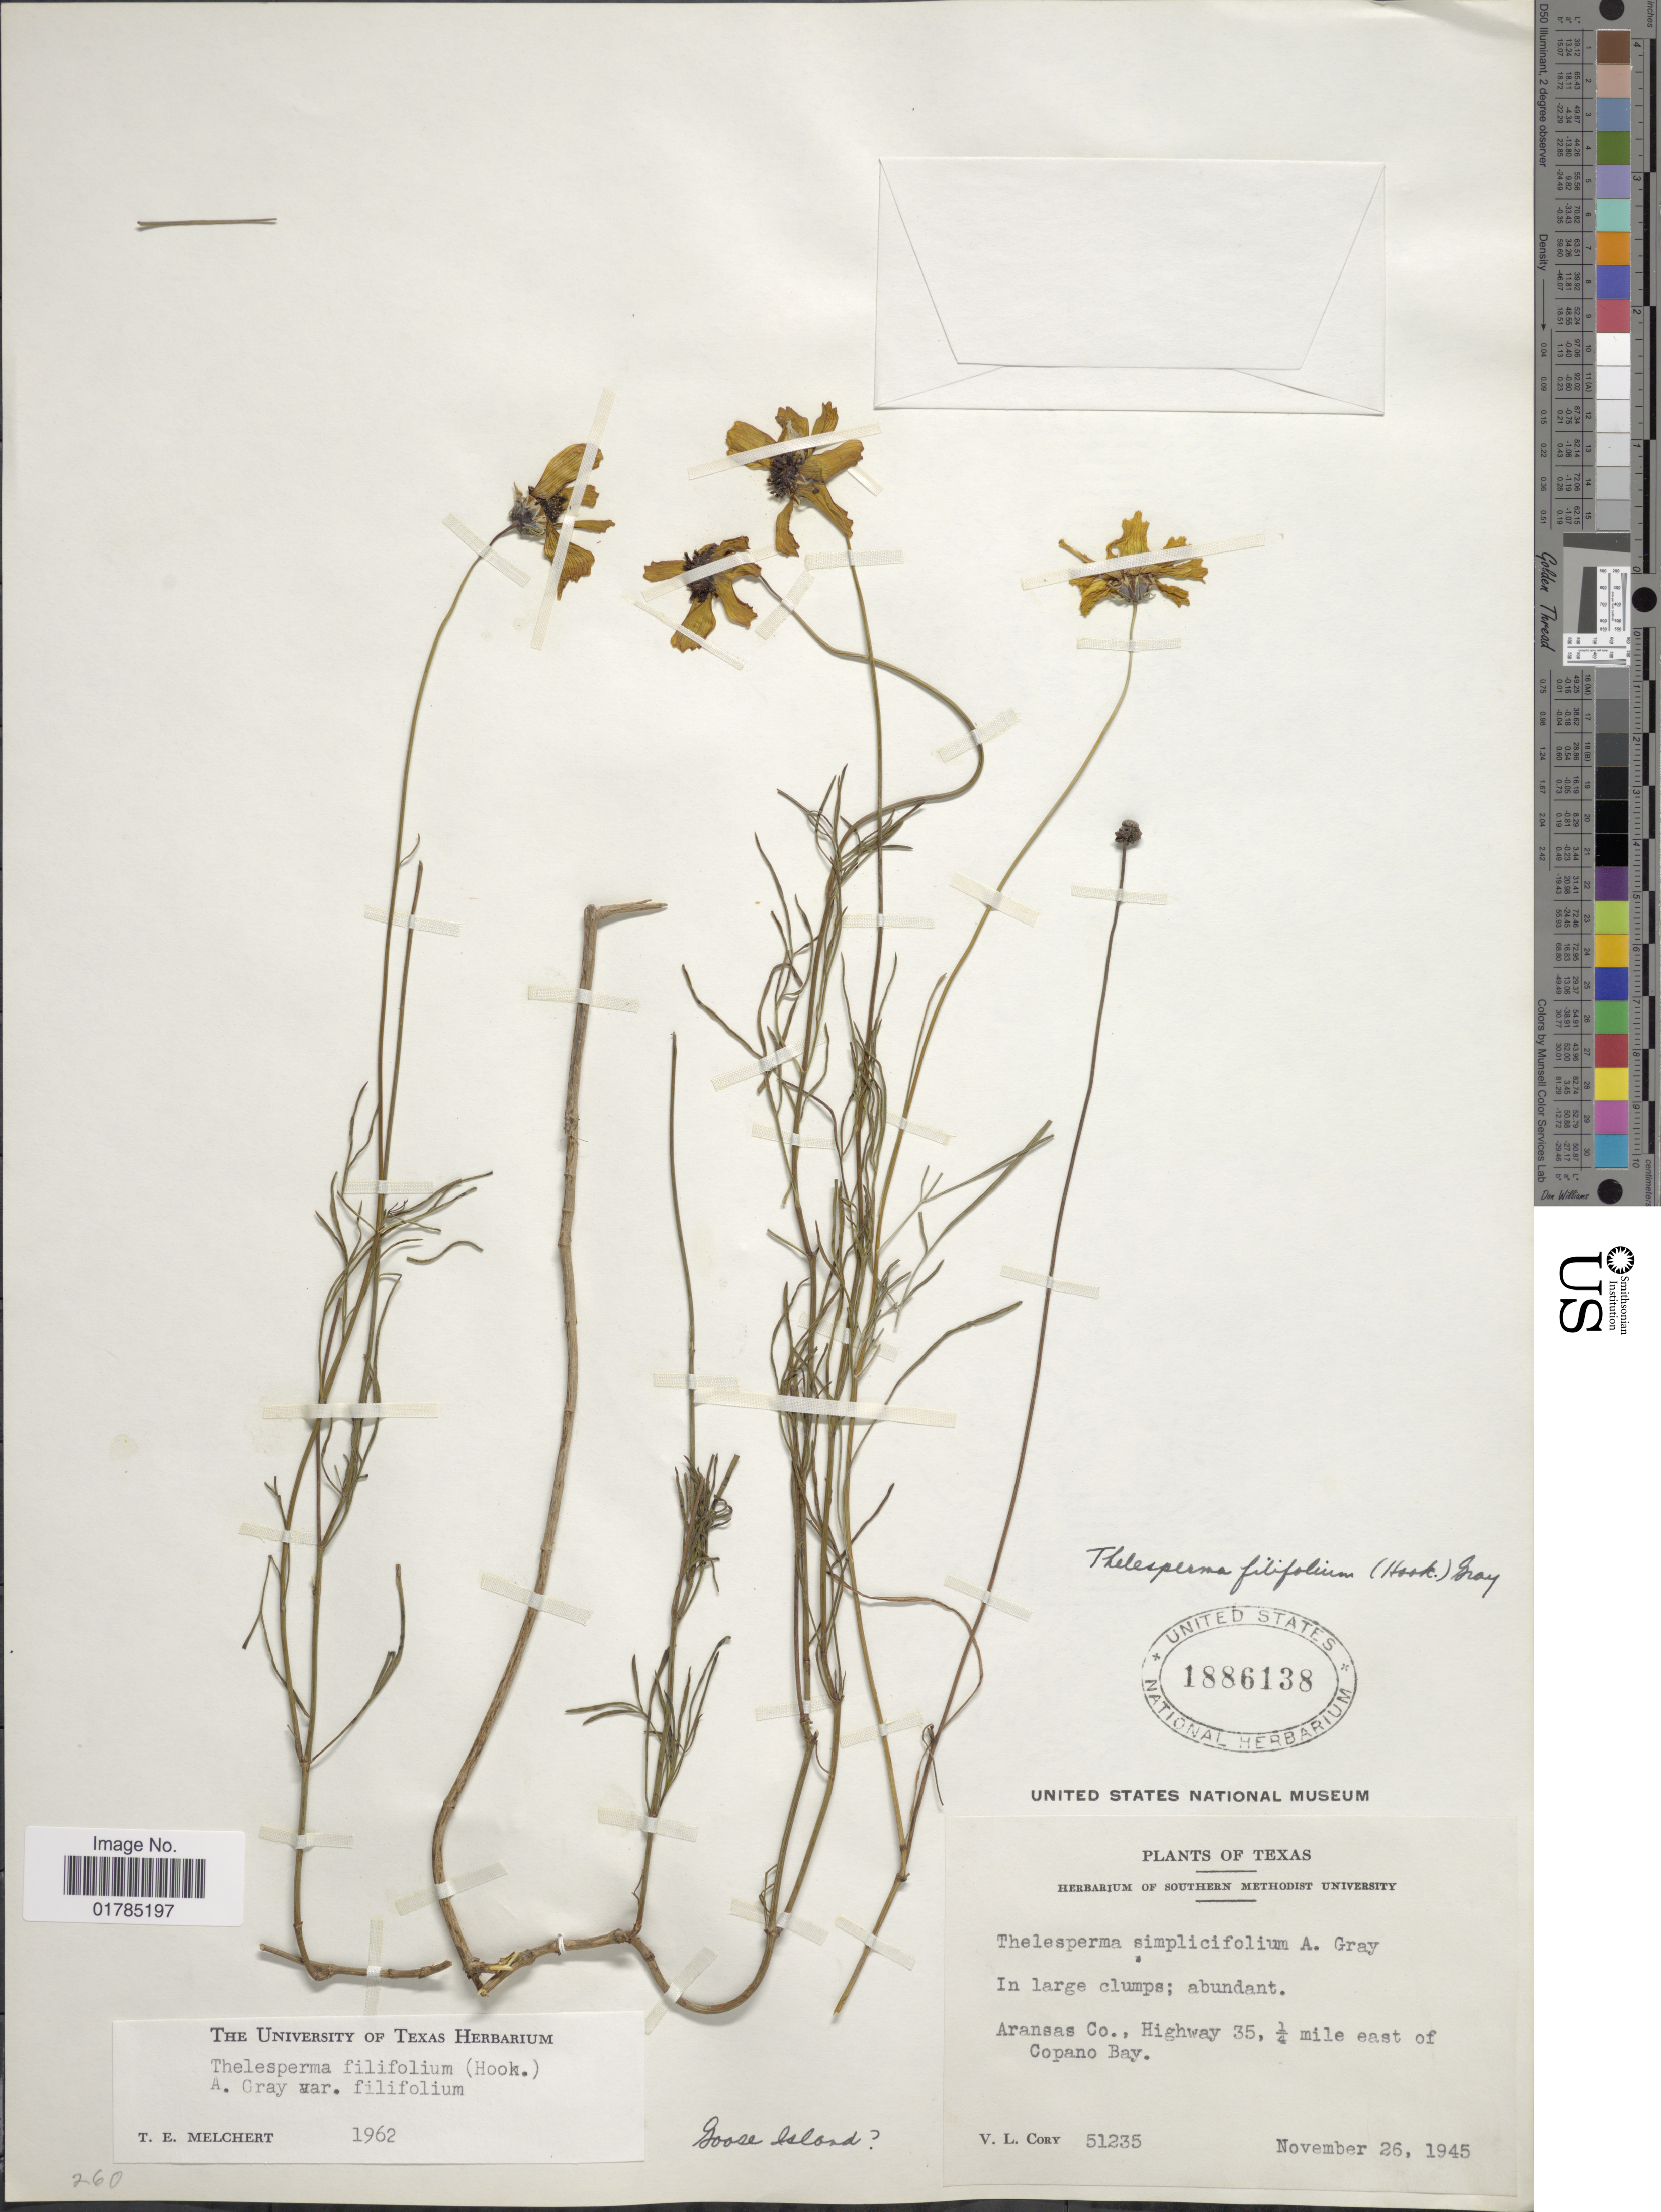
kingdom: Plantae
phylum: Tracheophyta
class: Magnoliopsida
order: Asterales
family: Asteraceae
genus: Thelesperma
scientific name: Thelesperma filifolium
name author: (Hook.) A. Gray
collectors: V. Cory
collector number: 51235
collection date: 1945-11-26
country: United States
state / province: Texas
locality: Aransas Co., Highway 35, 1/4 mile east of Copano Bay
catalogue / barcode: US 1886138